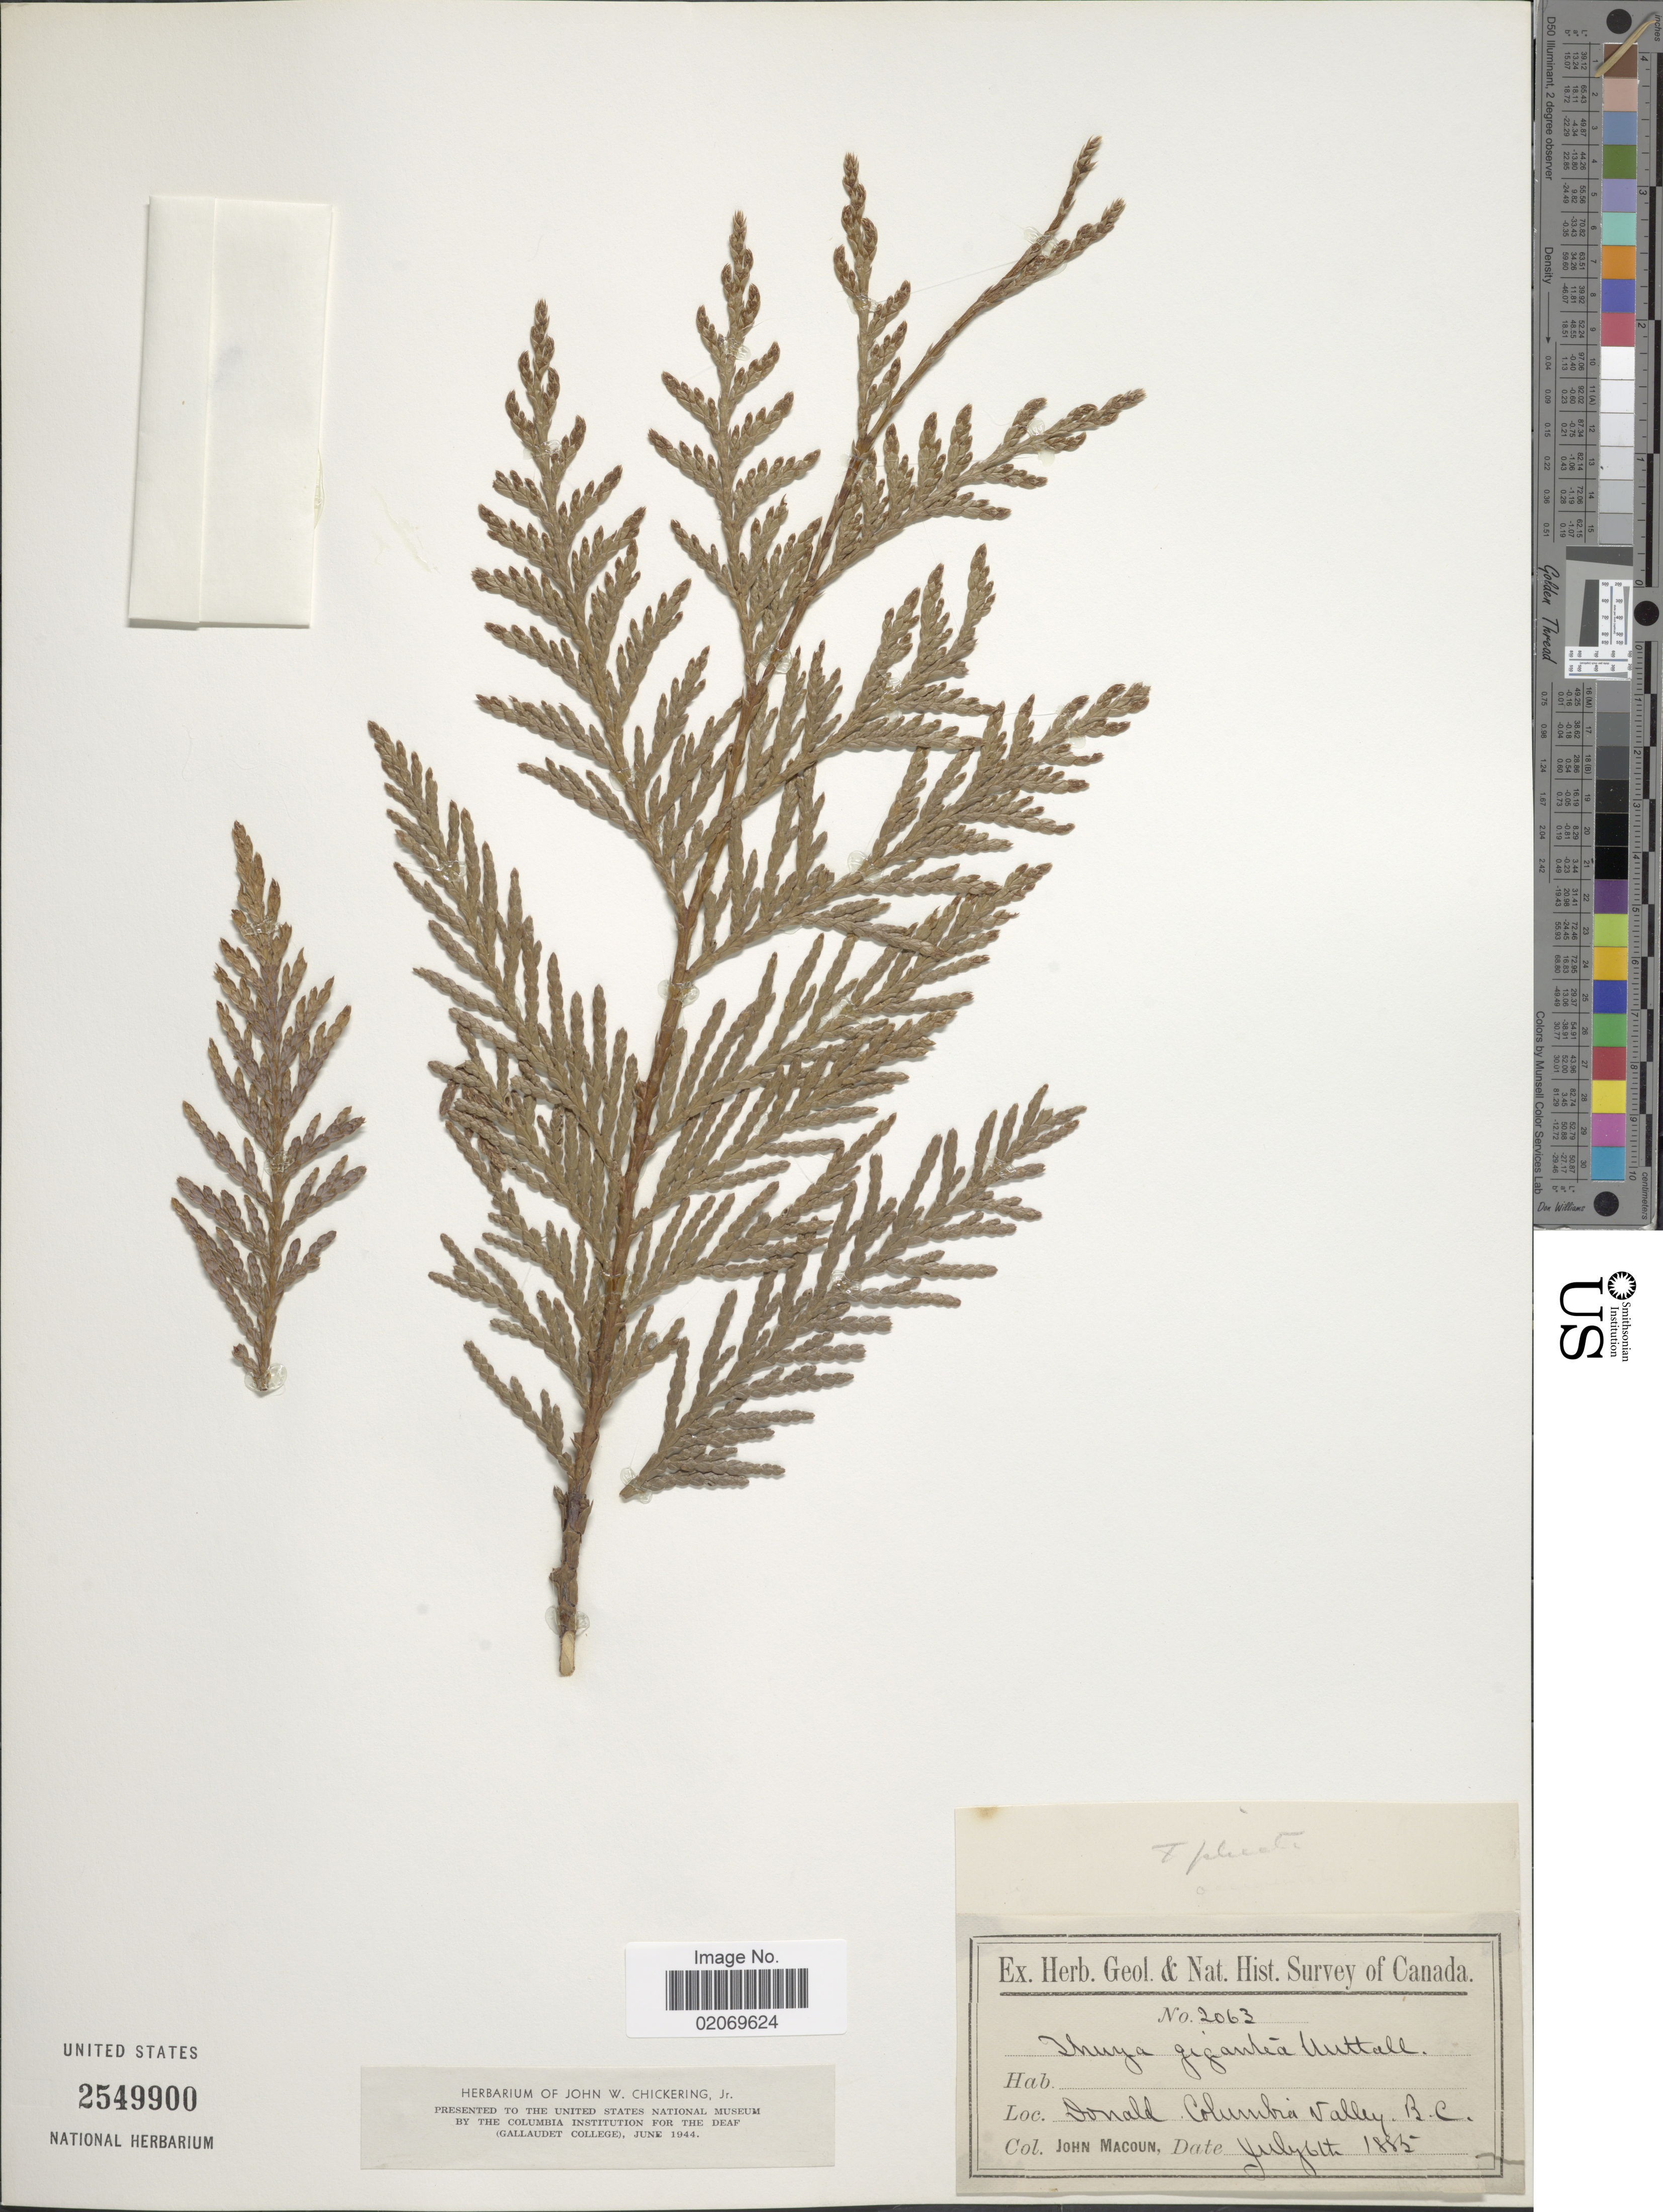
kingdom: Plantae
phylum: Tracheophyta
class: Pinopsida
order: Pinales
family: Cupressaceae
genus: Thuja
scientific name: Thuja plicata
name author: Donn & D. Don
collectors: J. Macoun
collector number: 2063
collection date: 1885-07-06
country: Canada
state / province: British Columbia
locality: Donald, Columbia Valley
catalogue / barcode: US 2549900